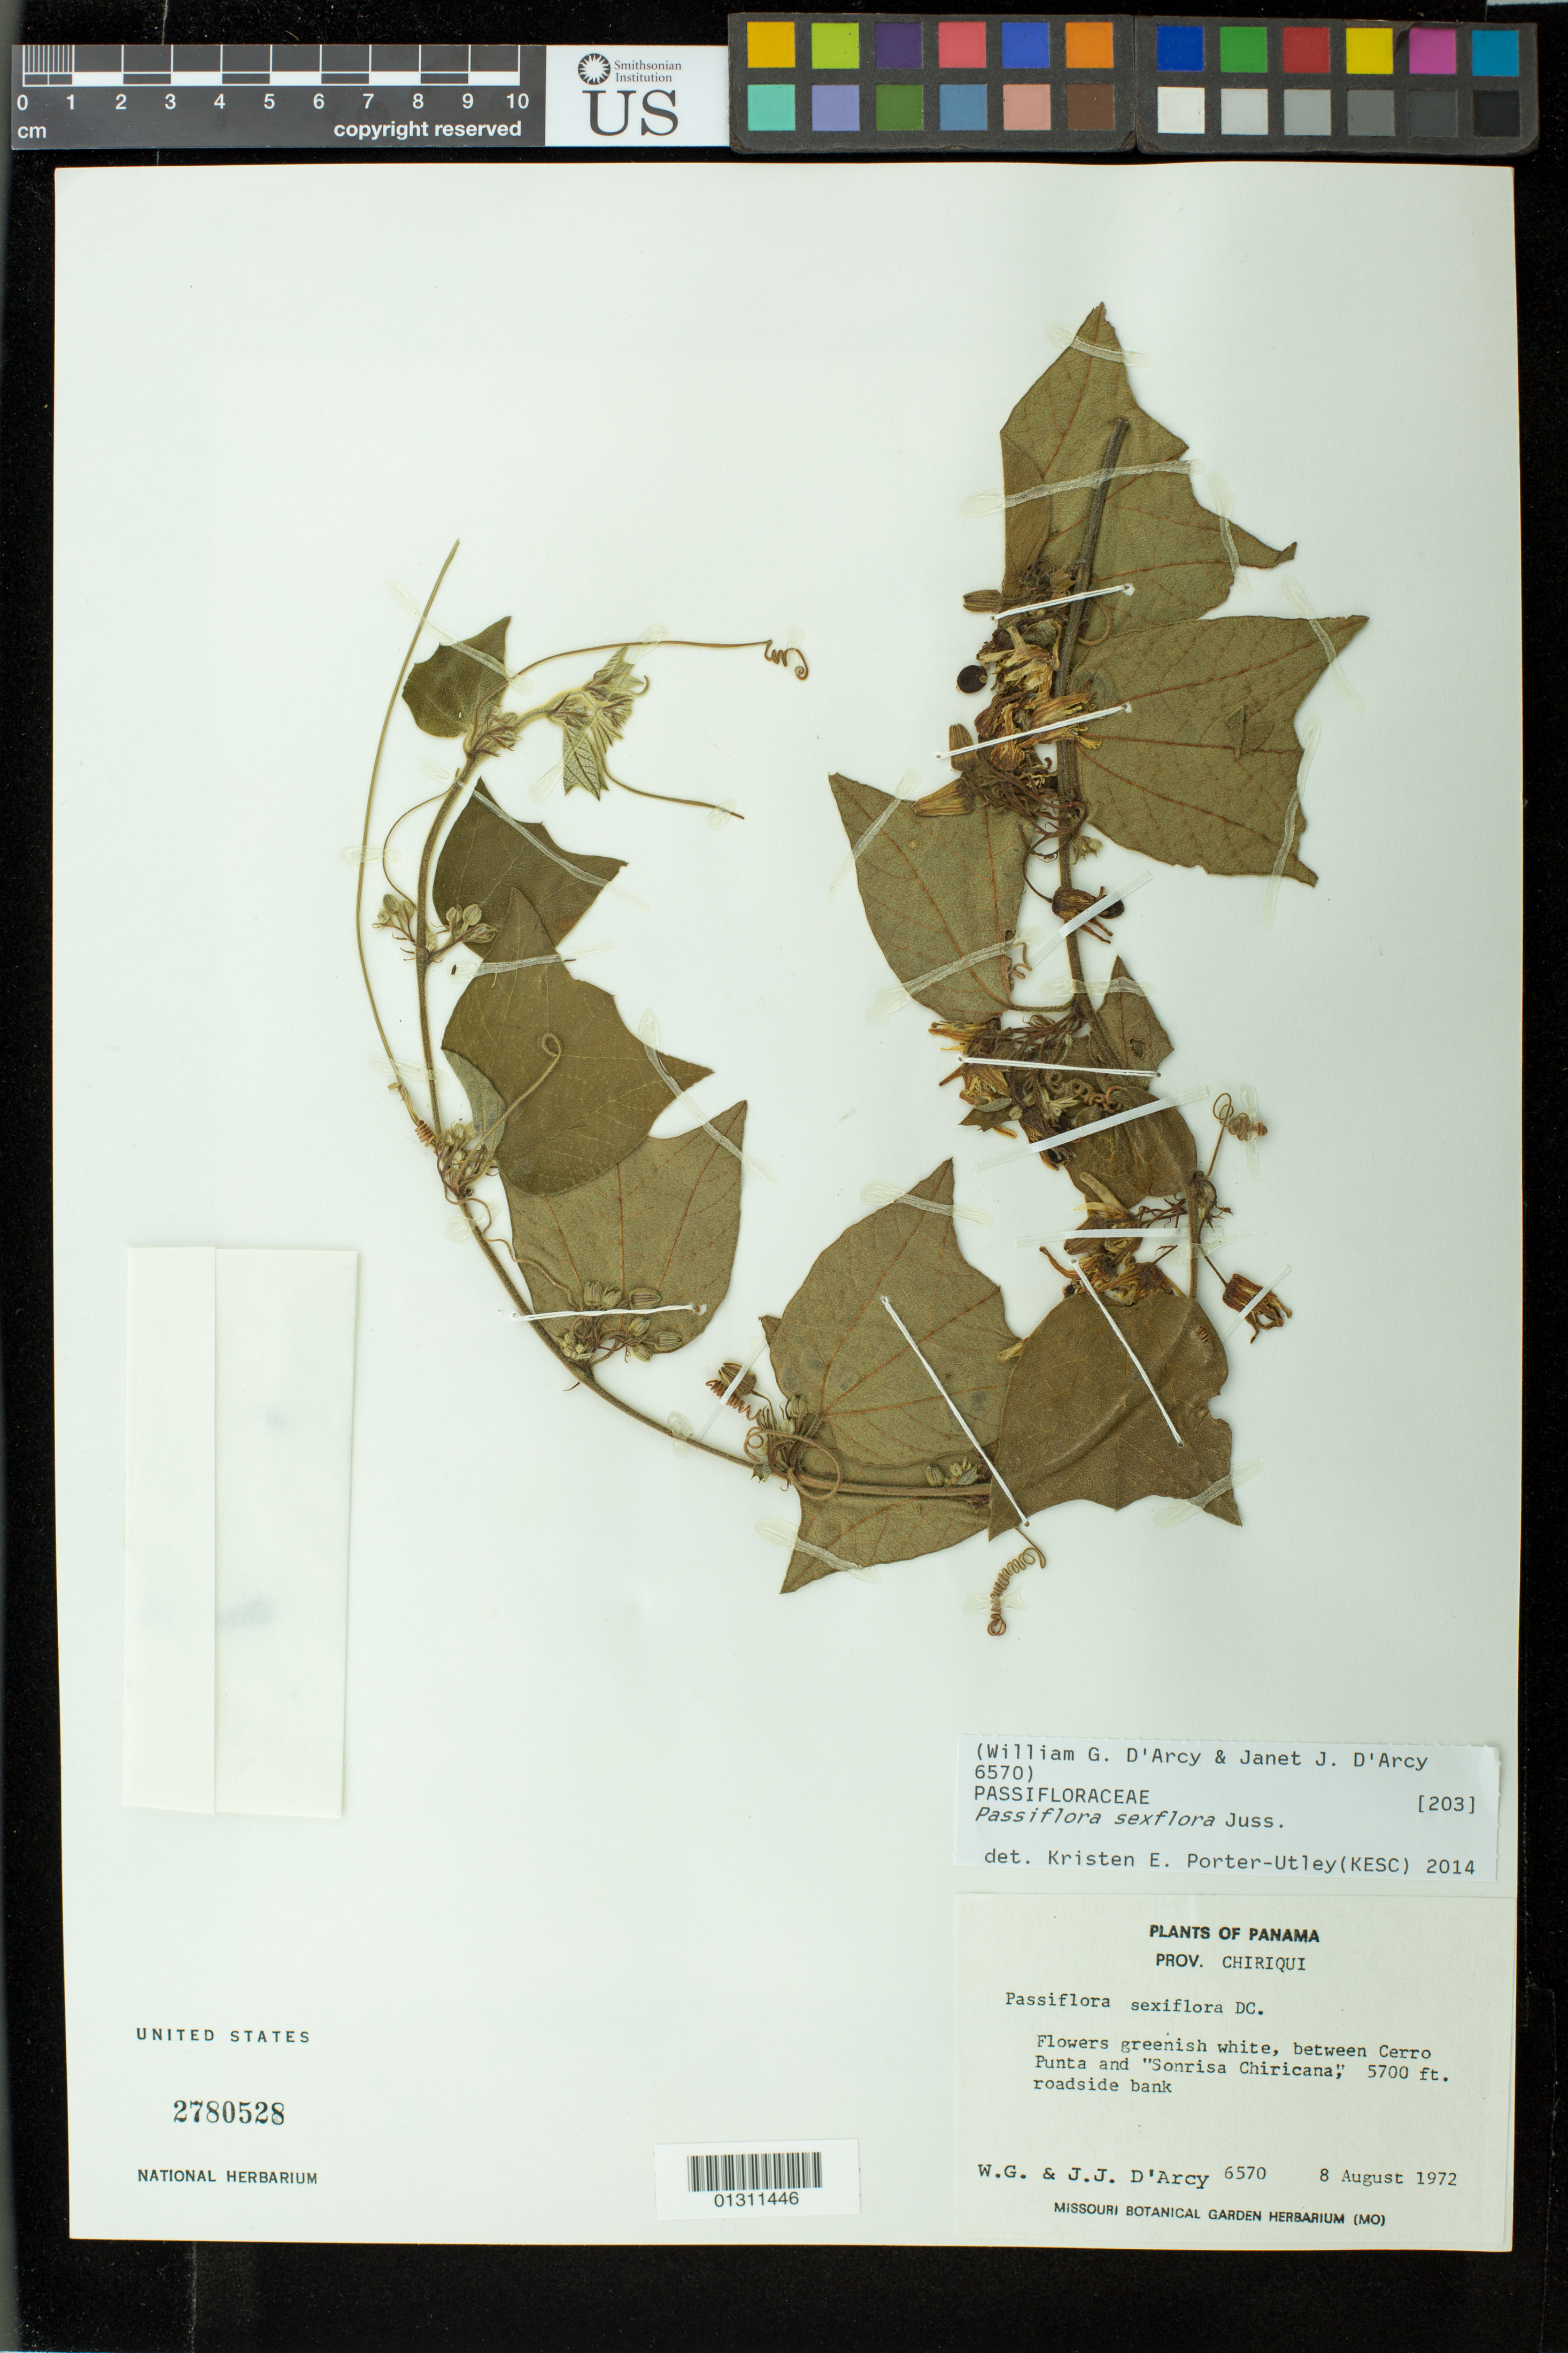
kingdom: Plantae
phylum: Tracheophyta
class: Magnoliopsida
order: Malpighiales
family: Passifloraceae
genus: Passiflora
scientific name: Passiflora sexflora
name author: Juss.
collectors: W. G. D'Arcy & J. J. D'Arcy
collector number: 6570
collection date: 1972-08-08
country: Panama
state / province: Chiriquí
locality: Between Cerro Punta and "Sonrisa Chiricana"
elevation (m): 1737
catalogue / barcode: US 2780528